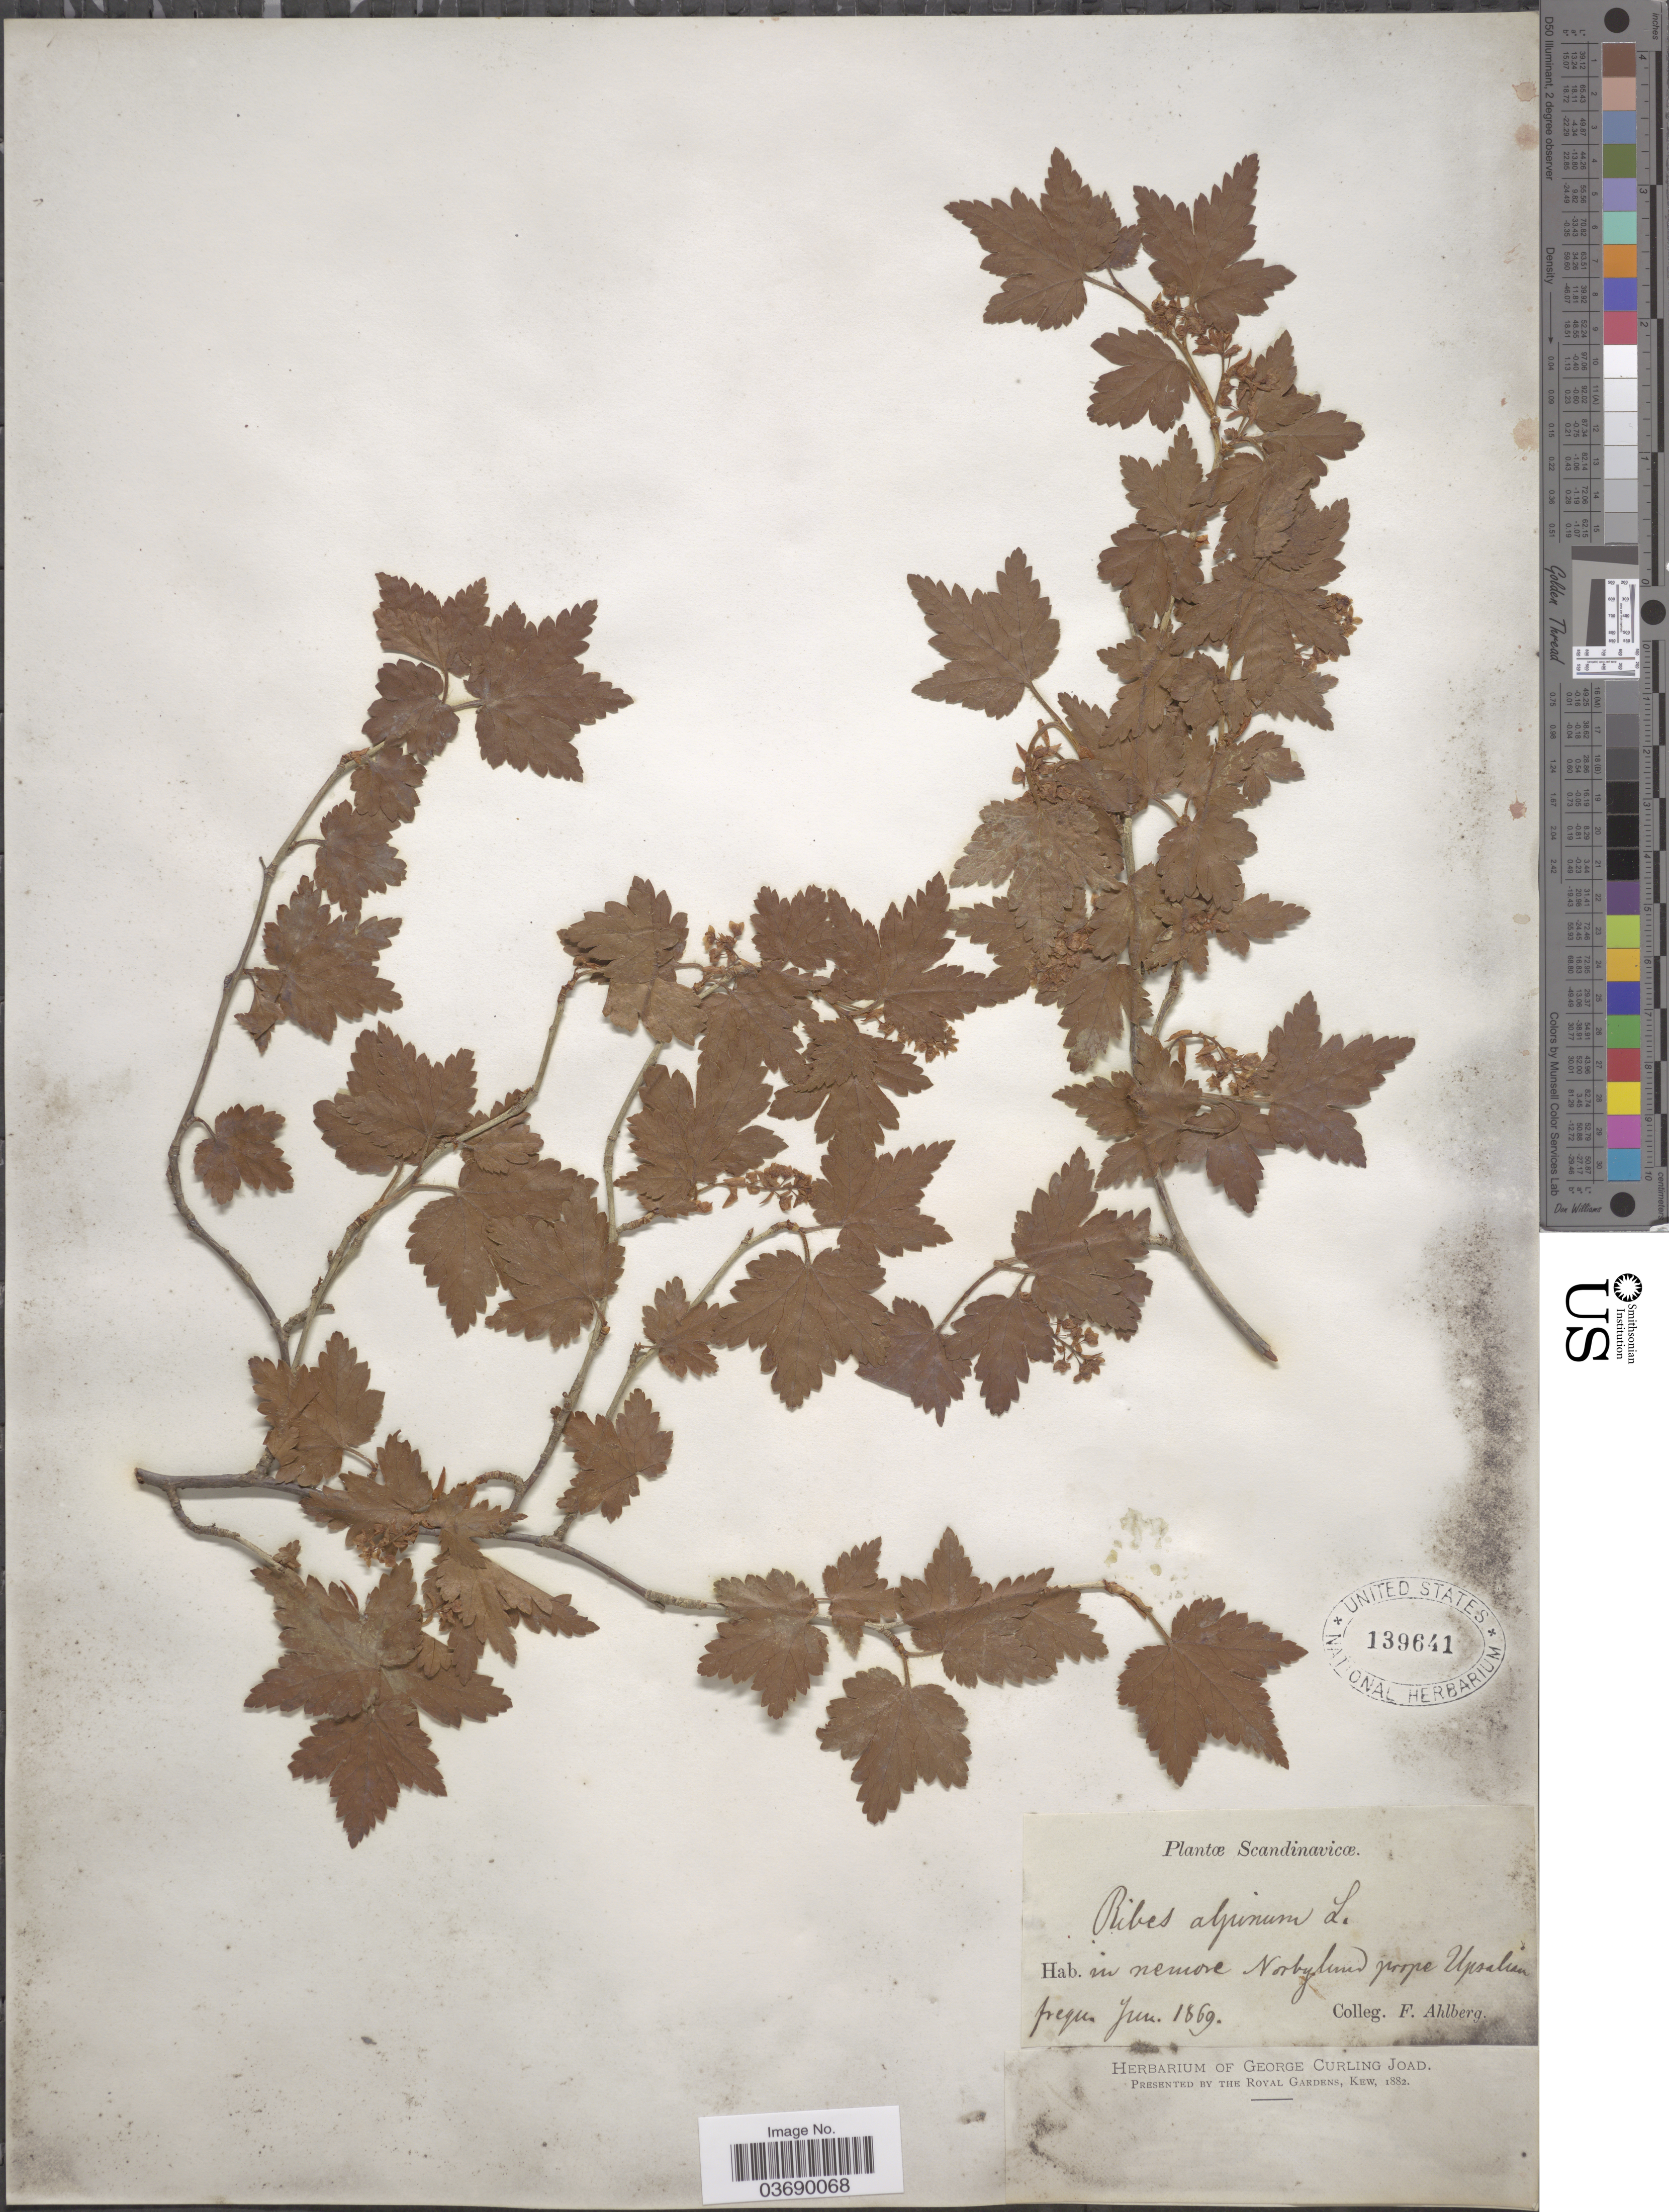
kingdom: Plantae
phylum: Tracheophyta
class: Magnoliopsida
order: Saxifragales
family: Grossulariaceae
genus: Ribes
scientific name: Ribes alpinum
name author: L.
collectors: F. Ahlberg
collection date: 1869-06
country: Sweden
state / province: Uppsala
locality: In nemore Norbylund prope Upsaliam.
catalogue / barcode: US 139641